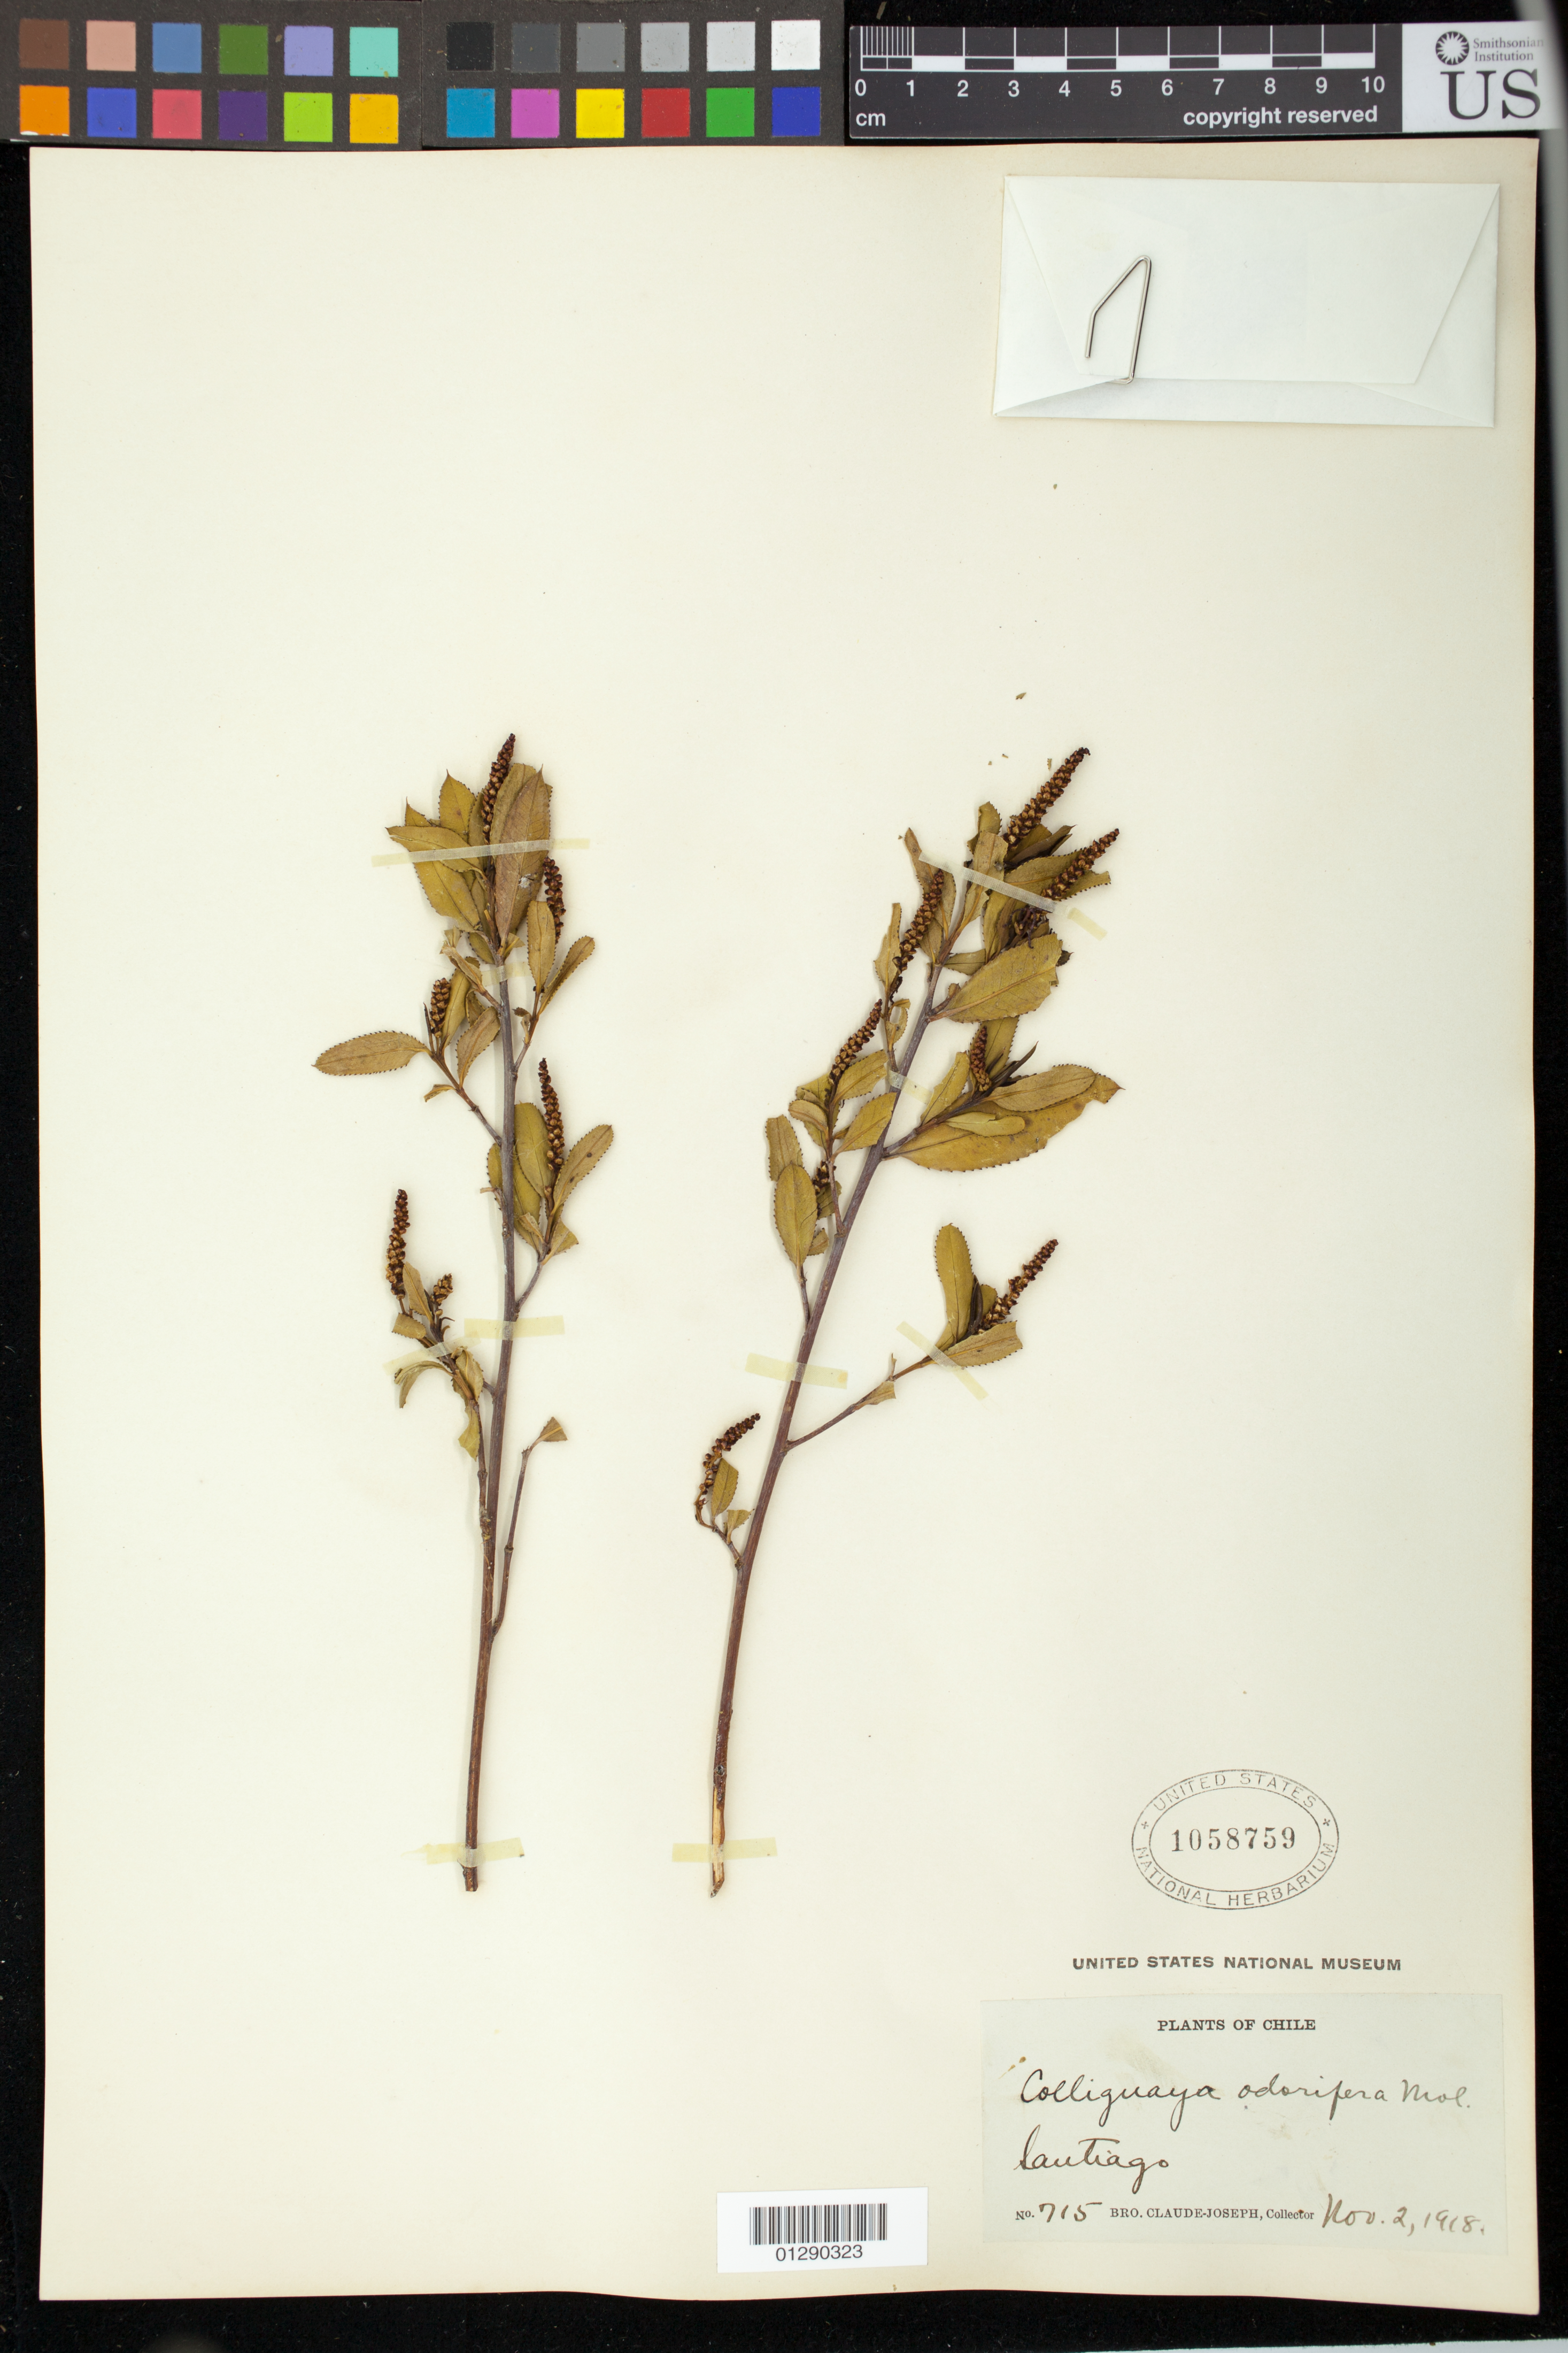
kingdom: Plantae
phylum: Tracheophyta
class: Magnoliopsida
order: Malpighiales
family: Euphorbiaceae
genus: Colliguaja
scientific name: Colliguaja odorifera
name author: Molina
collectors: Bro. Claude-Joseph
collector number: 715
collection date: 1918-11-02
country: Chile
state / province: Región Metropolitana (RM)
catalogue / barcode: US 1058759